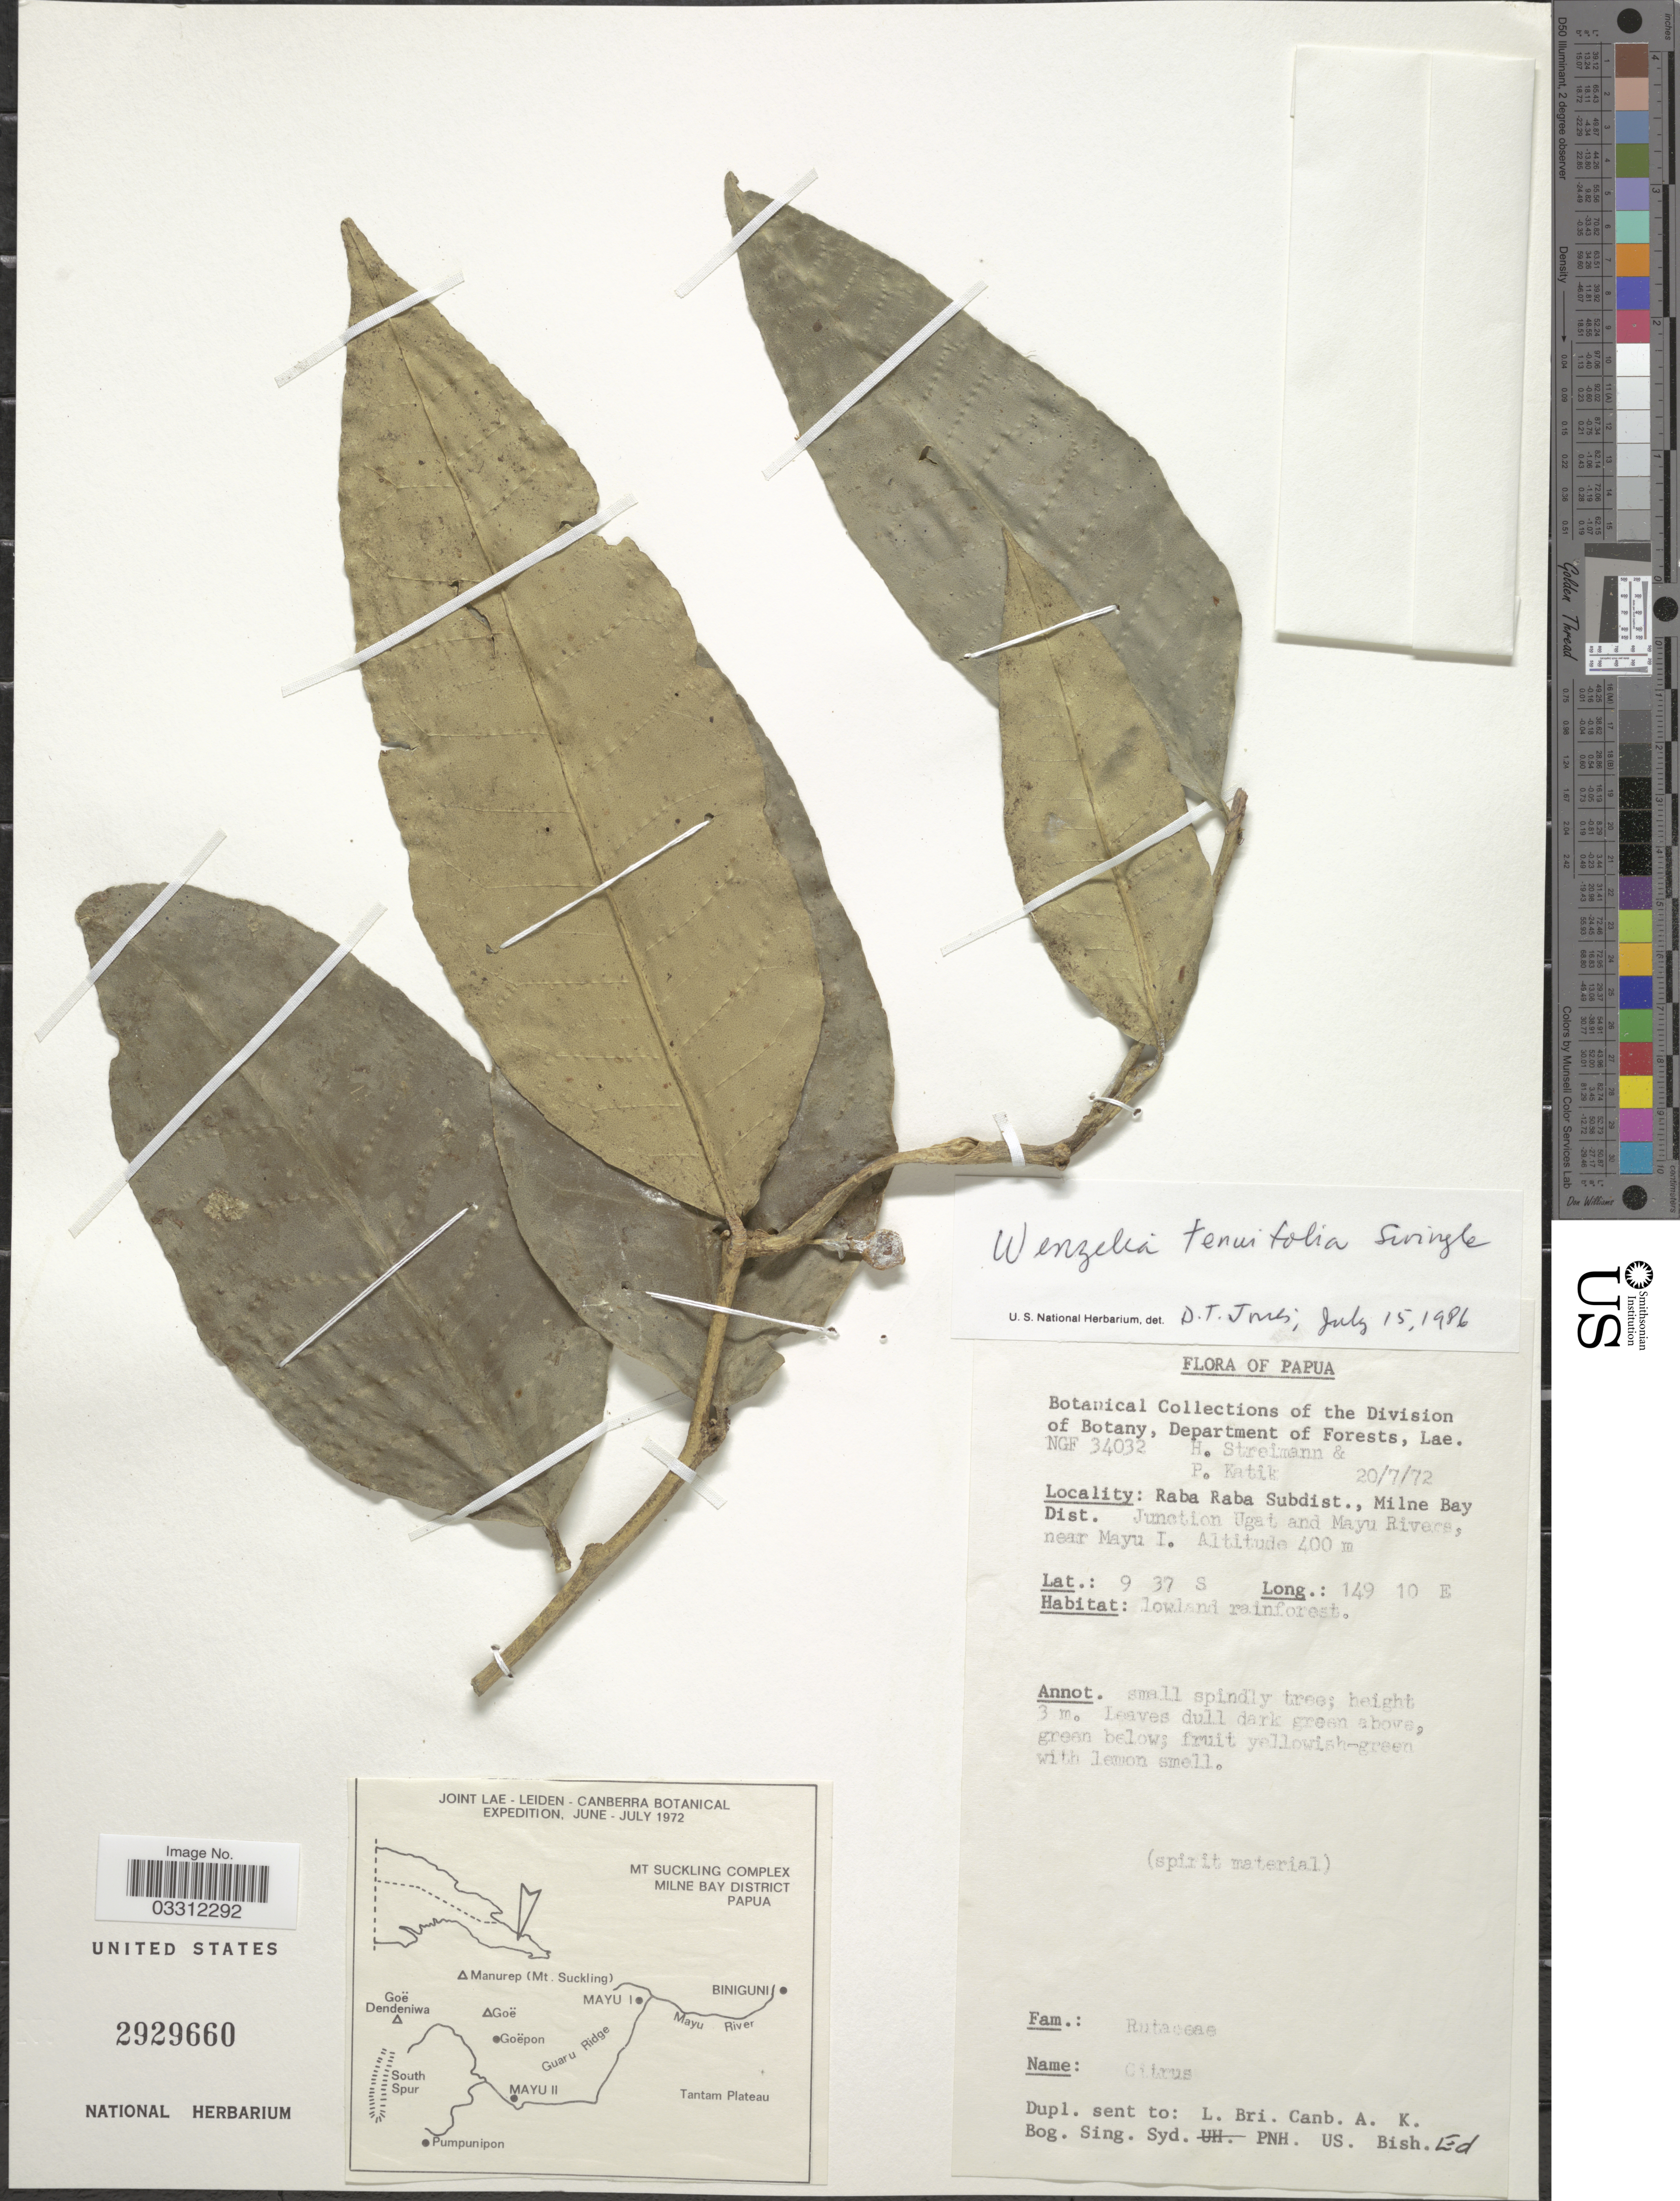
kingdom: Plantae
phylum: Tracheophyta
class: Magnoliopsida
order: Sapindales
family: Rutaceae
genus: Wenzelia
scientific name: Wenzelia tenuifolia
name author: Swingle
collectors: H. Streimann & P. Katik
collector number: NGF34032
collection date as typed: Transcribed d/m/y: 20/7/72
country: Papua New Guinea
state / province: Milne Bay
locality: Papua, Raba Raba Subdist., Milne Bay Dist. Junction Ugat and Mayu Rivers, near Mayu I.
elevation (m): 400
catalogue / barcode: US 2929660